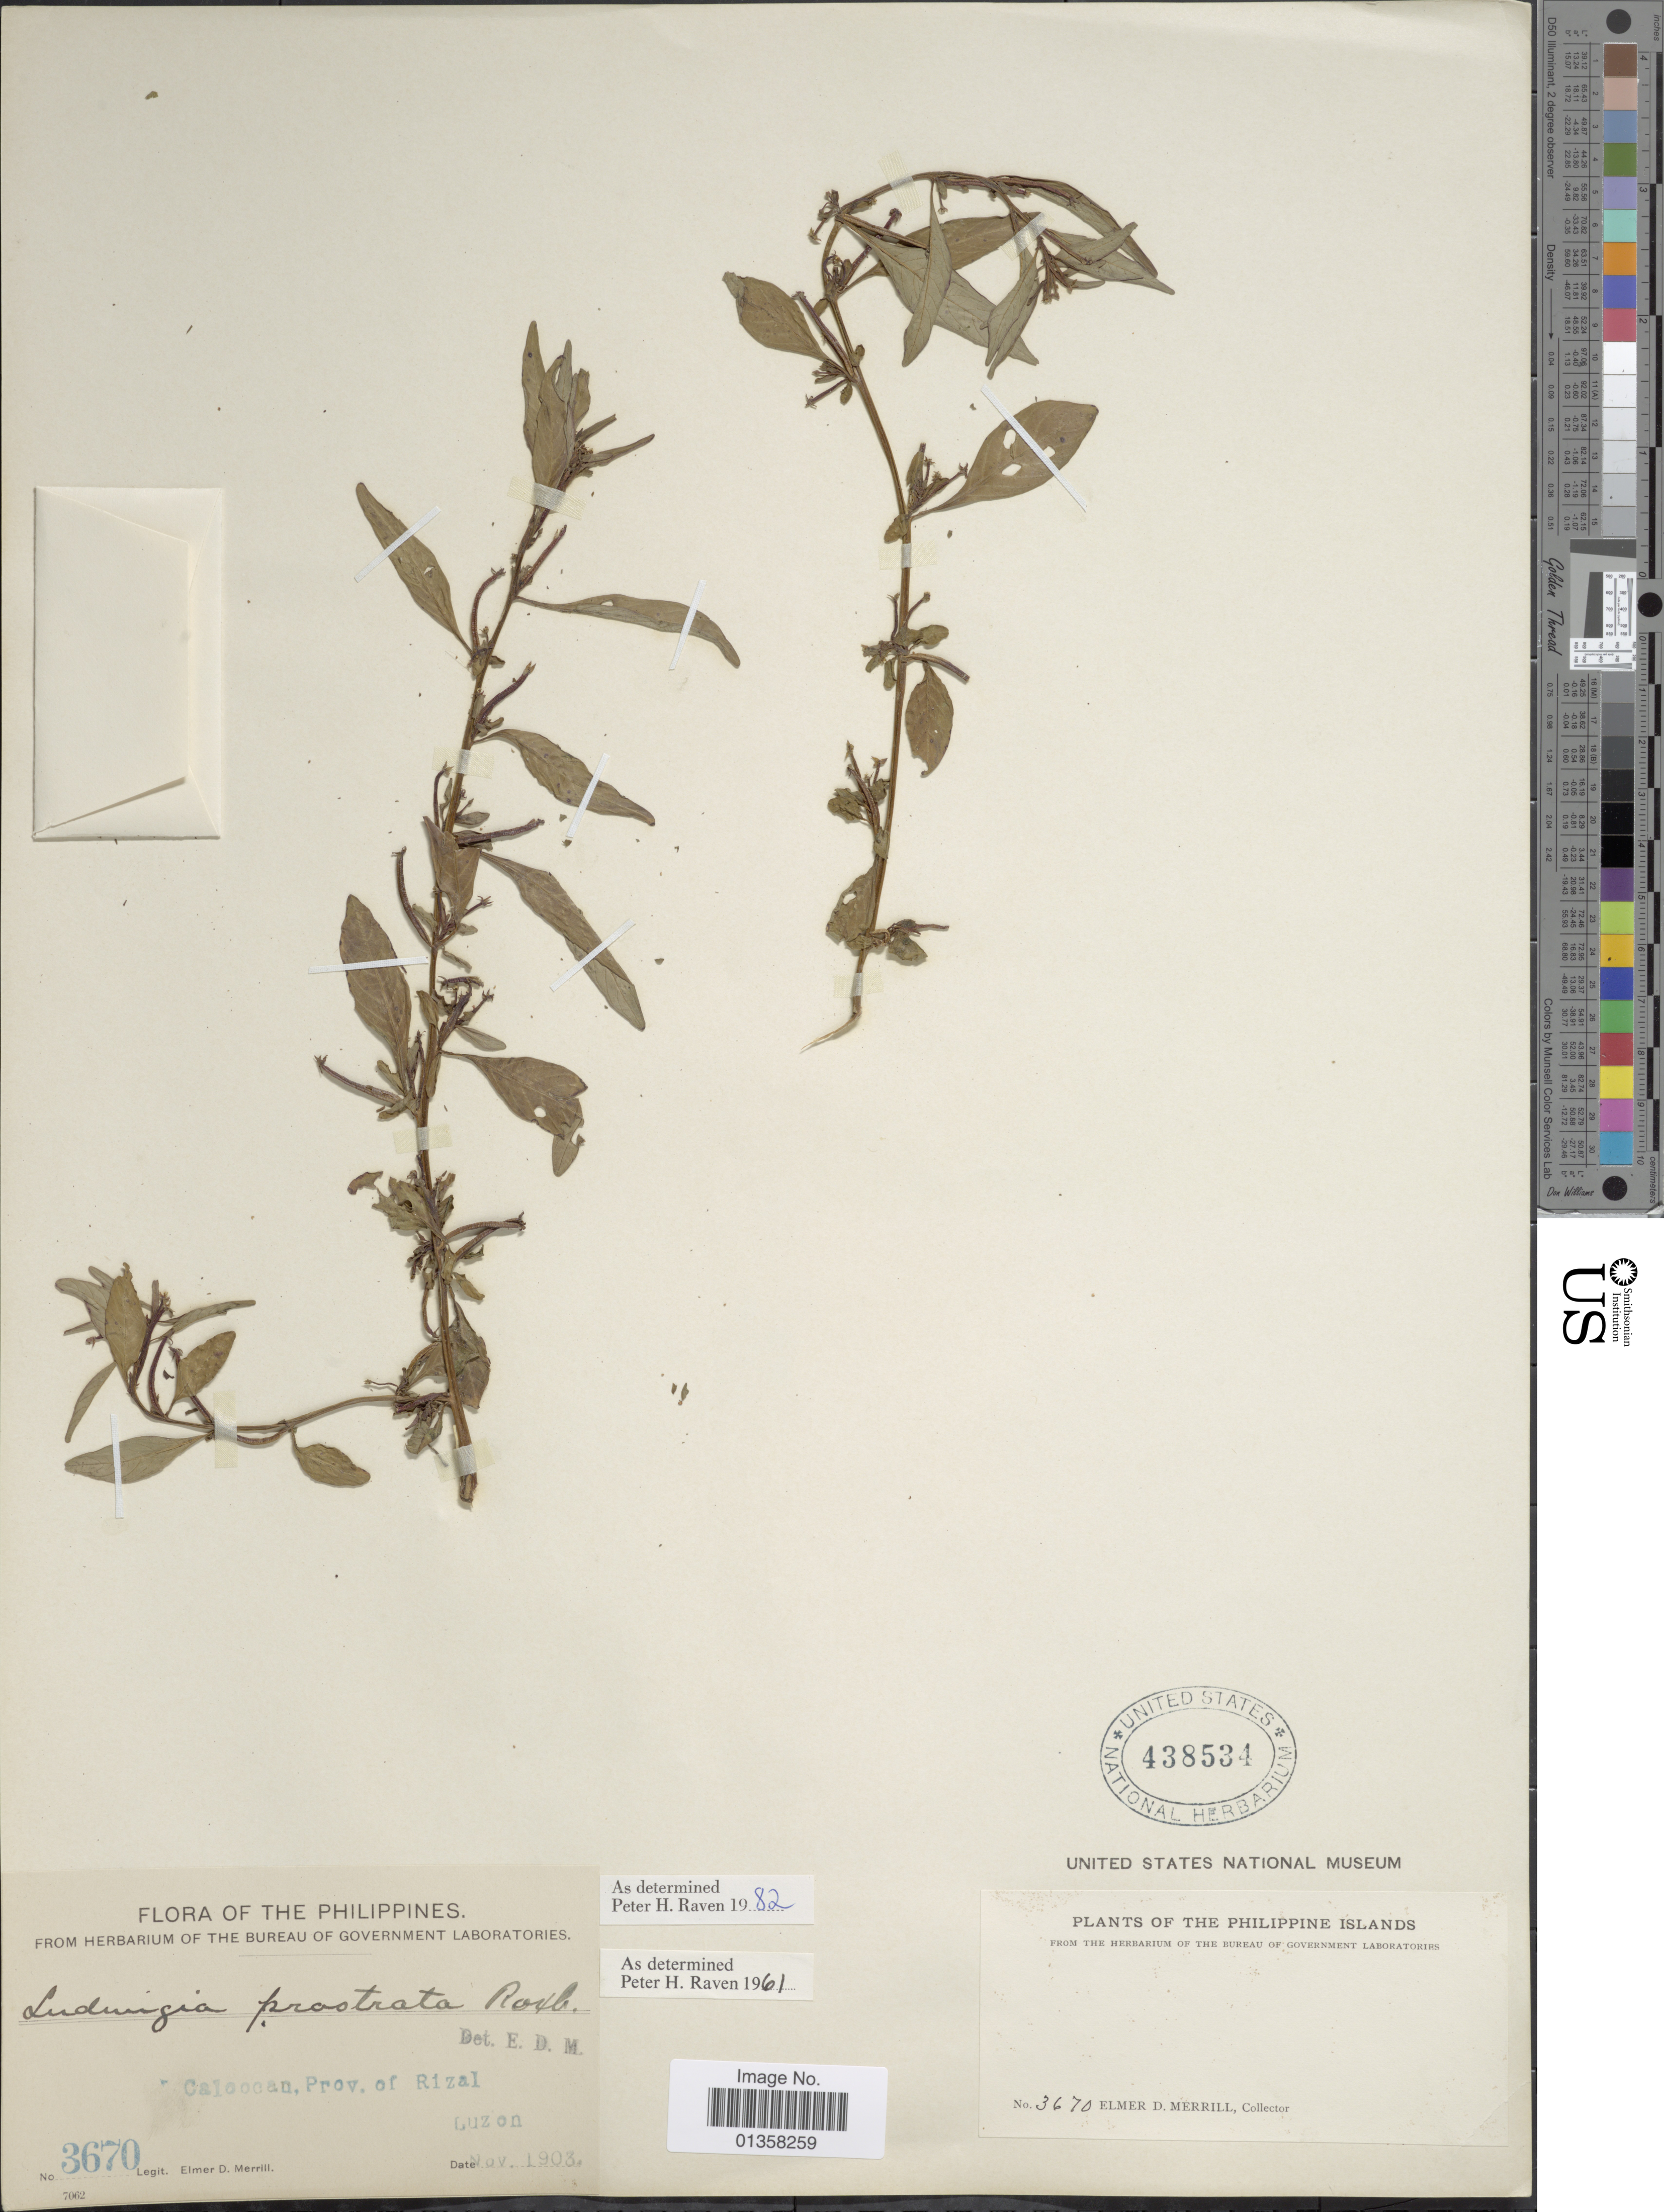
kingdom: Plantae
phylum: Tracheophyta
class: Magnoliopsida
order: Myrtales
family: Onagraceae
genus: Ludwigia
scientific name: Ludwigia prostrata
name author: Roxb.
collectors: E. D. Merrill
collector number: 3670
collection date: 1903-11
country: Philippines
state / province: National Capital Region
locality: Caloocan, Luzon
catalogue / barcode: US 438534